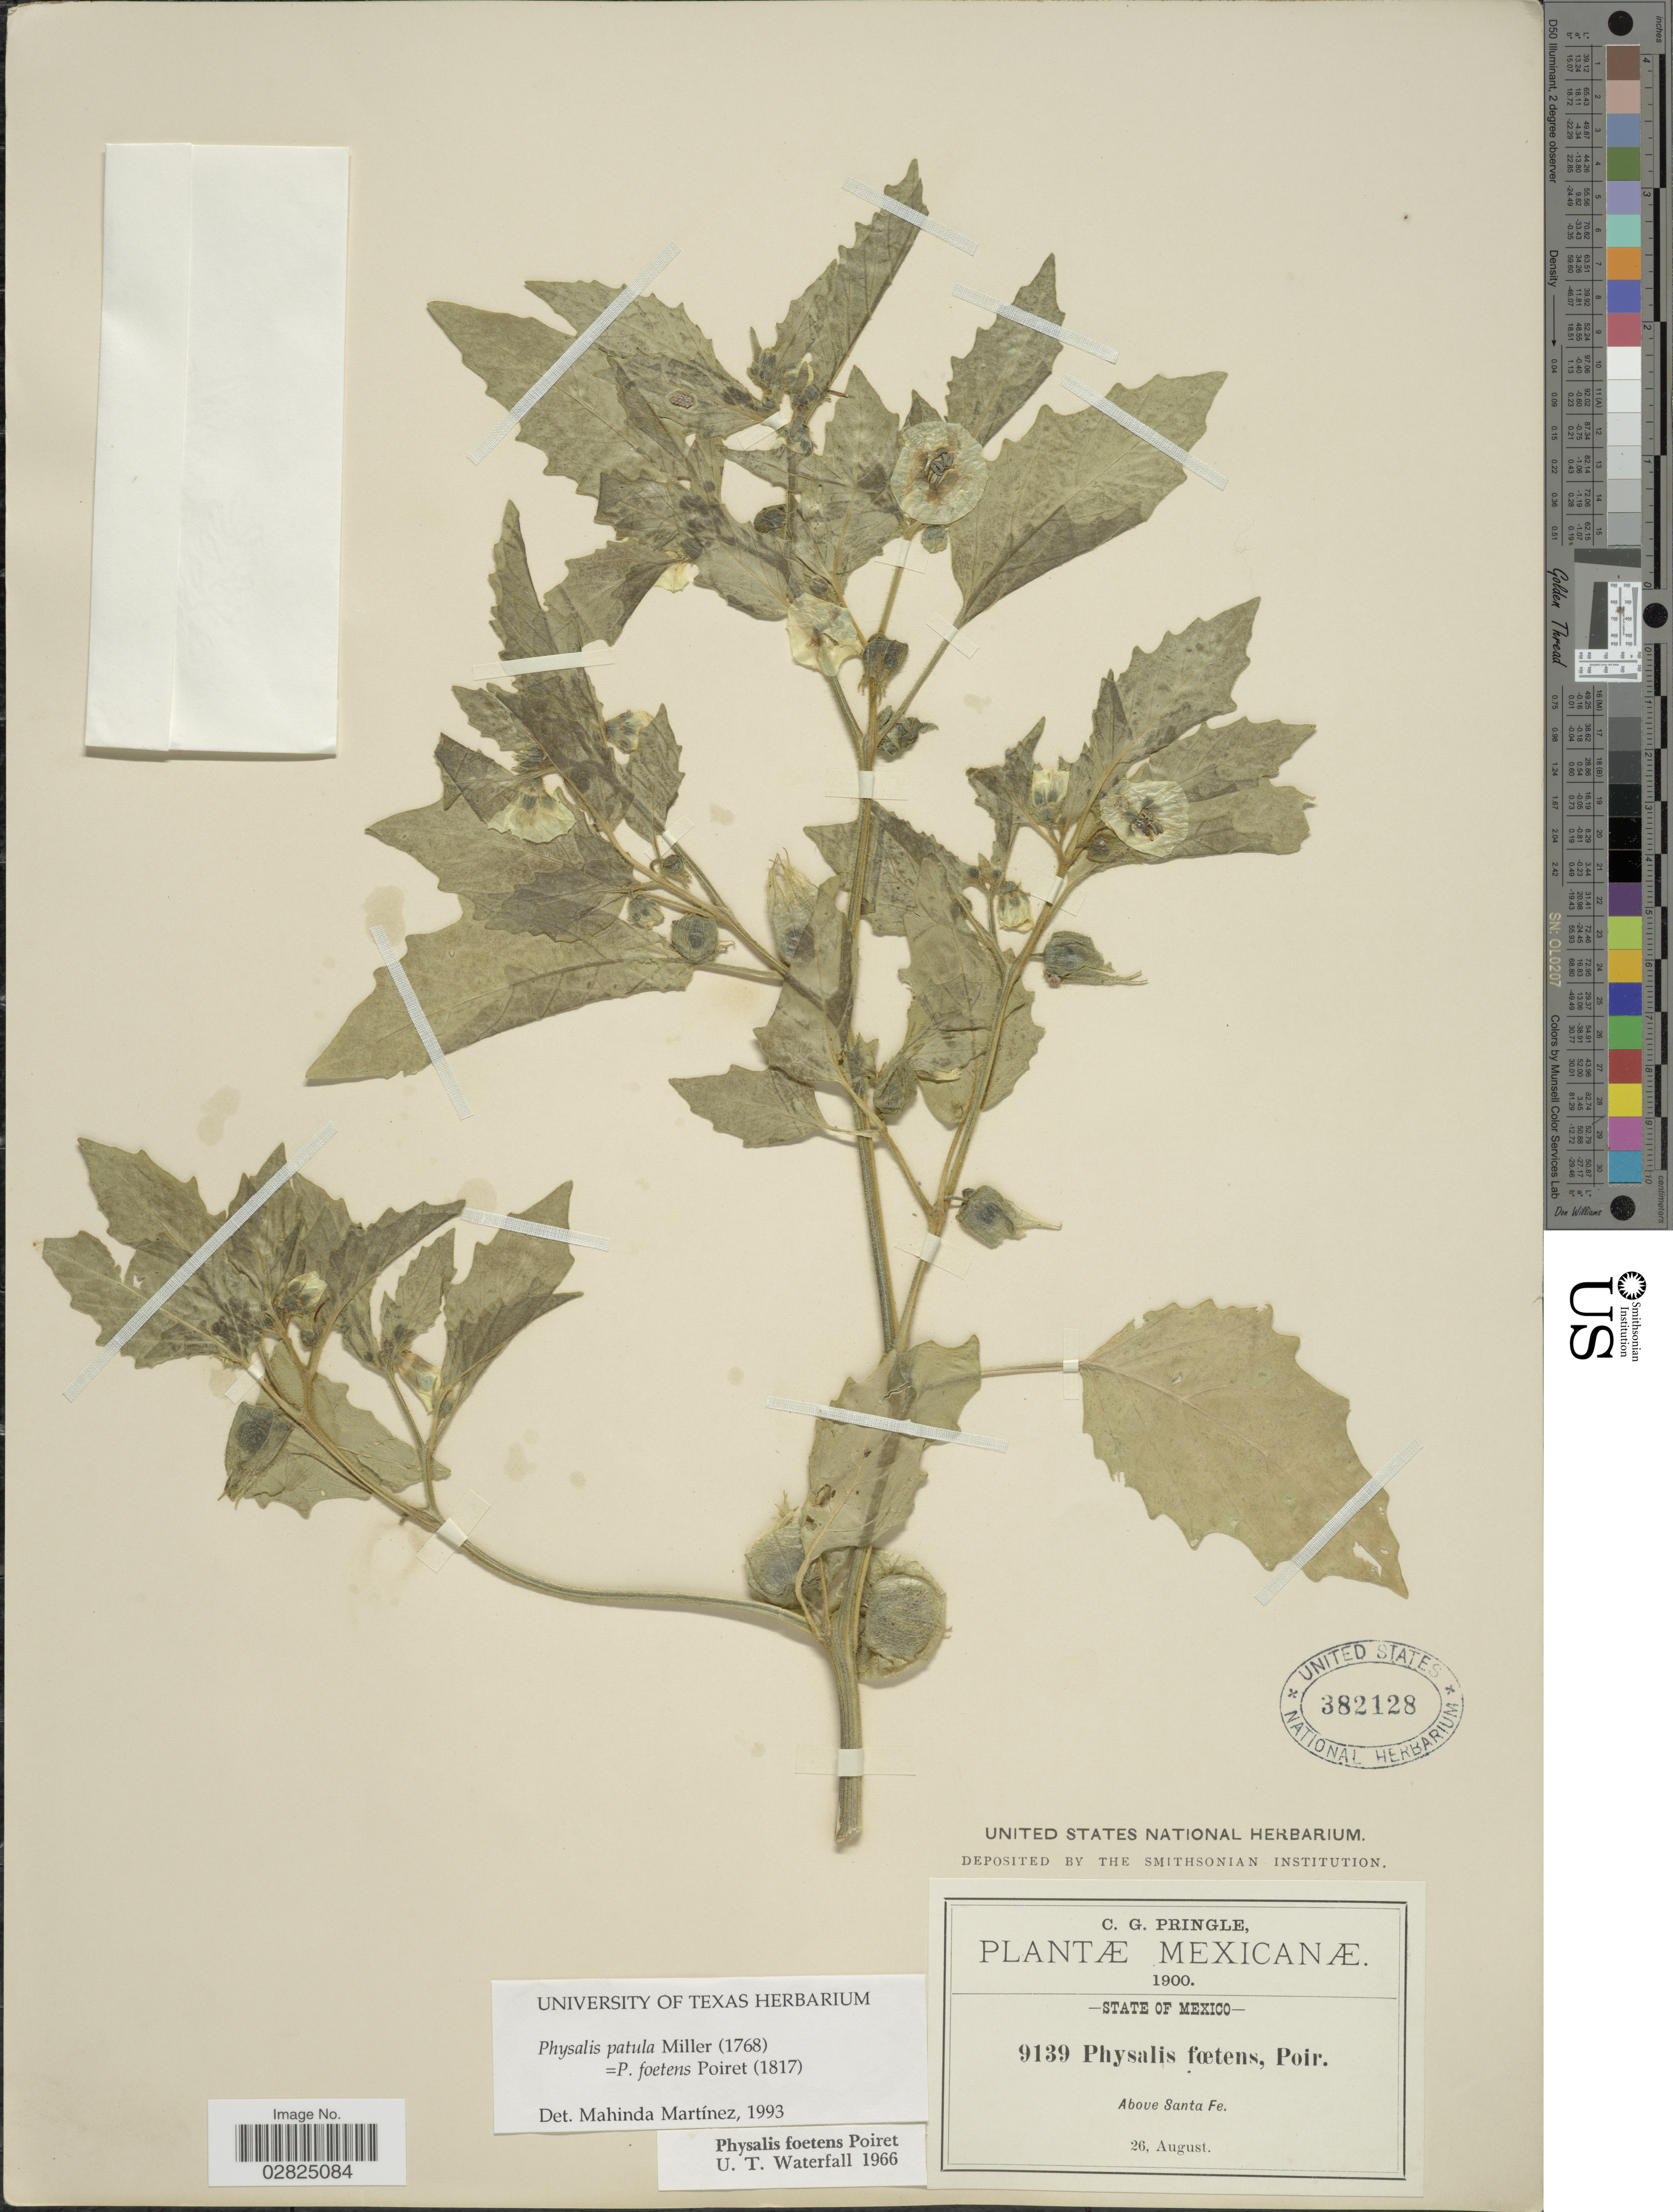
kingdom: Plantae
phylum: Tracheophyta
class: Magnoliopsida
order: Solanales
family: Solanaceae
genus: Physalis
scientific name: Physalis patula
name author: Mill.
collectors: C. G. Pringle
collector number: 9139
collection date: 1900-08-26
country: Mexico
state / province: México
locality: Above Sante Fe.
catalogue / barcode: US 382128